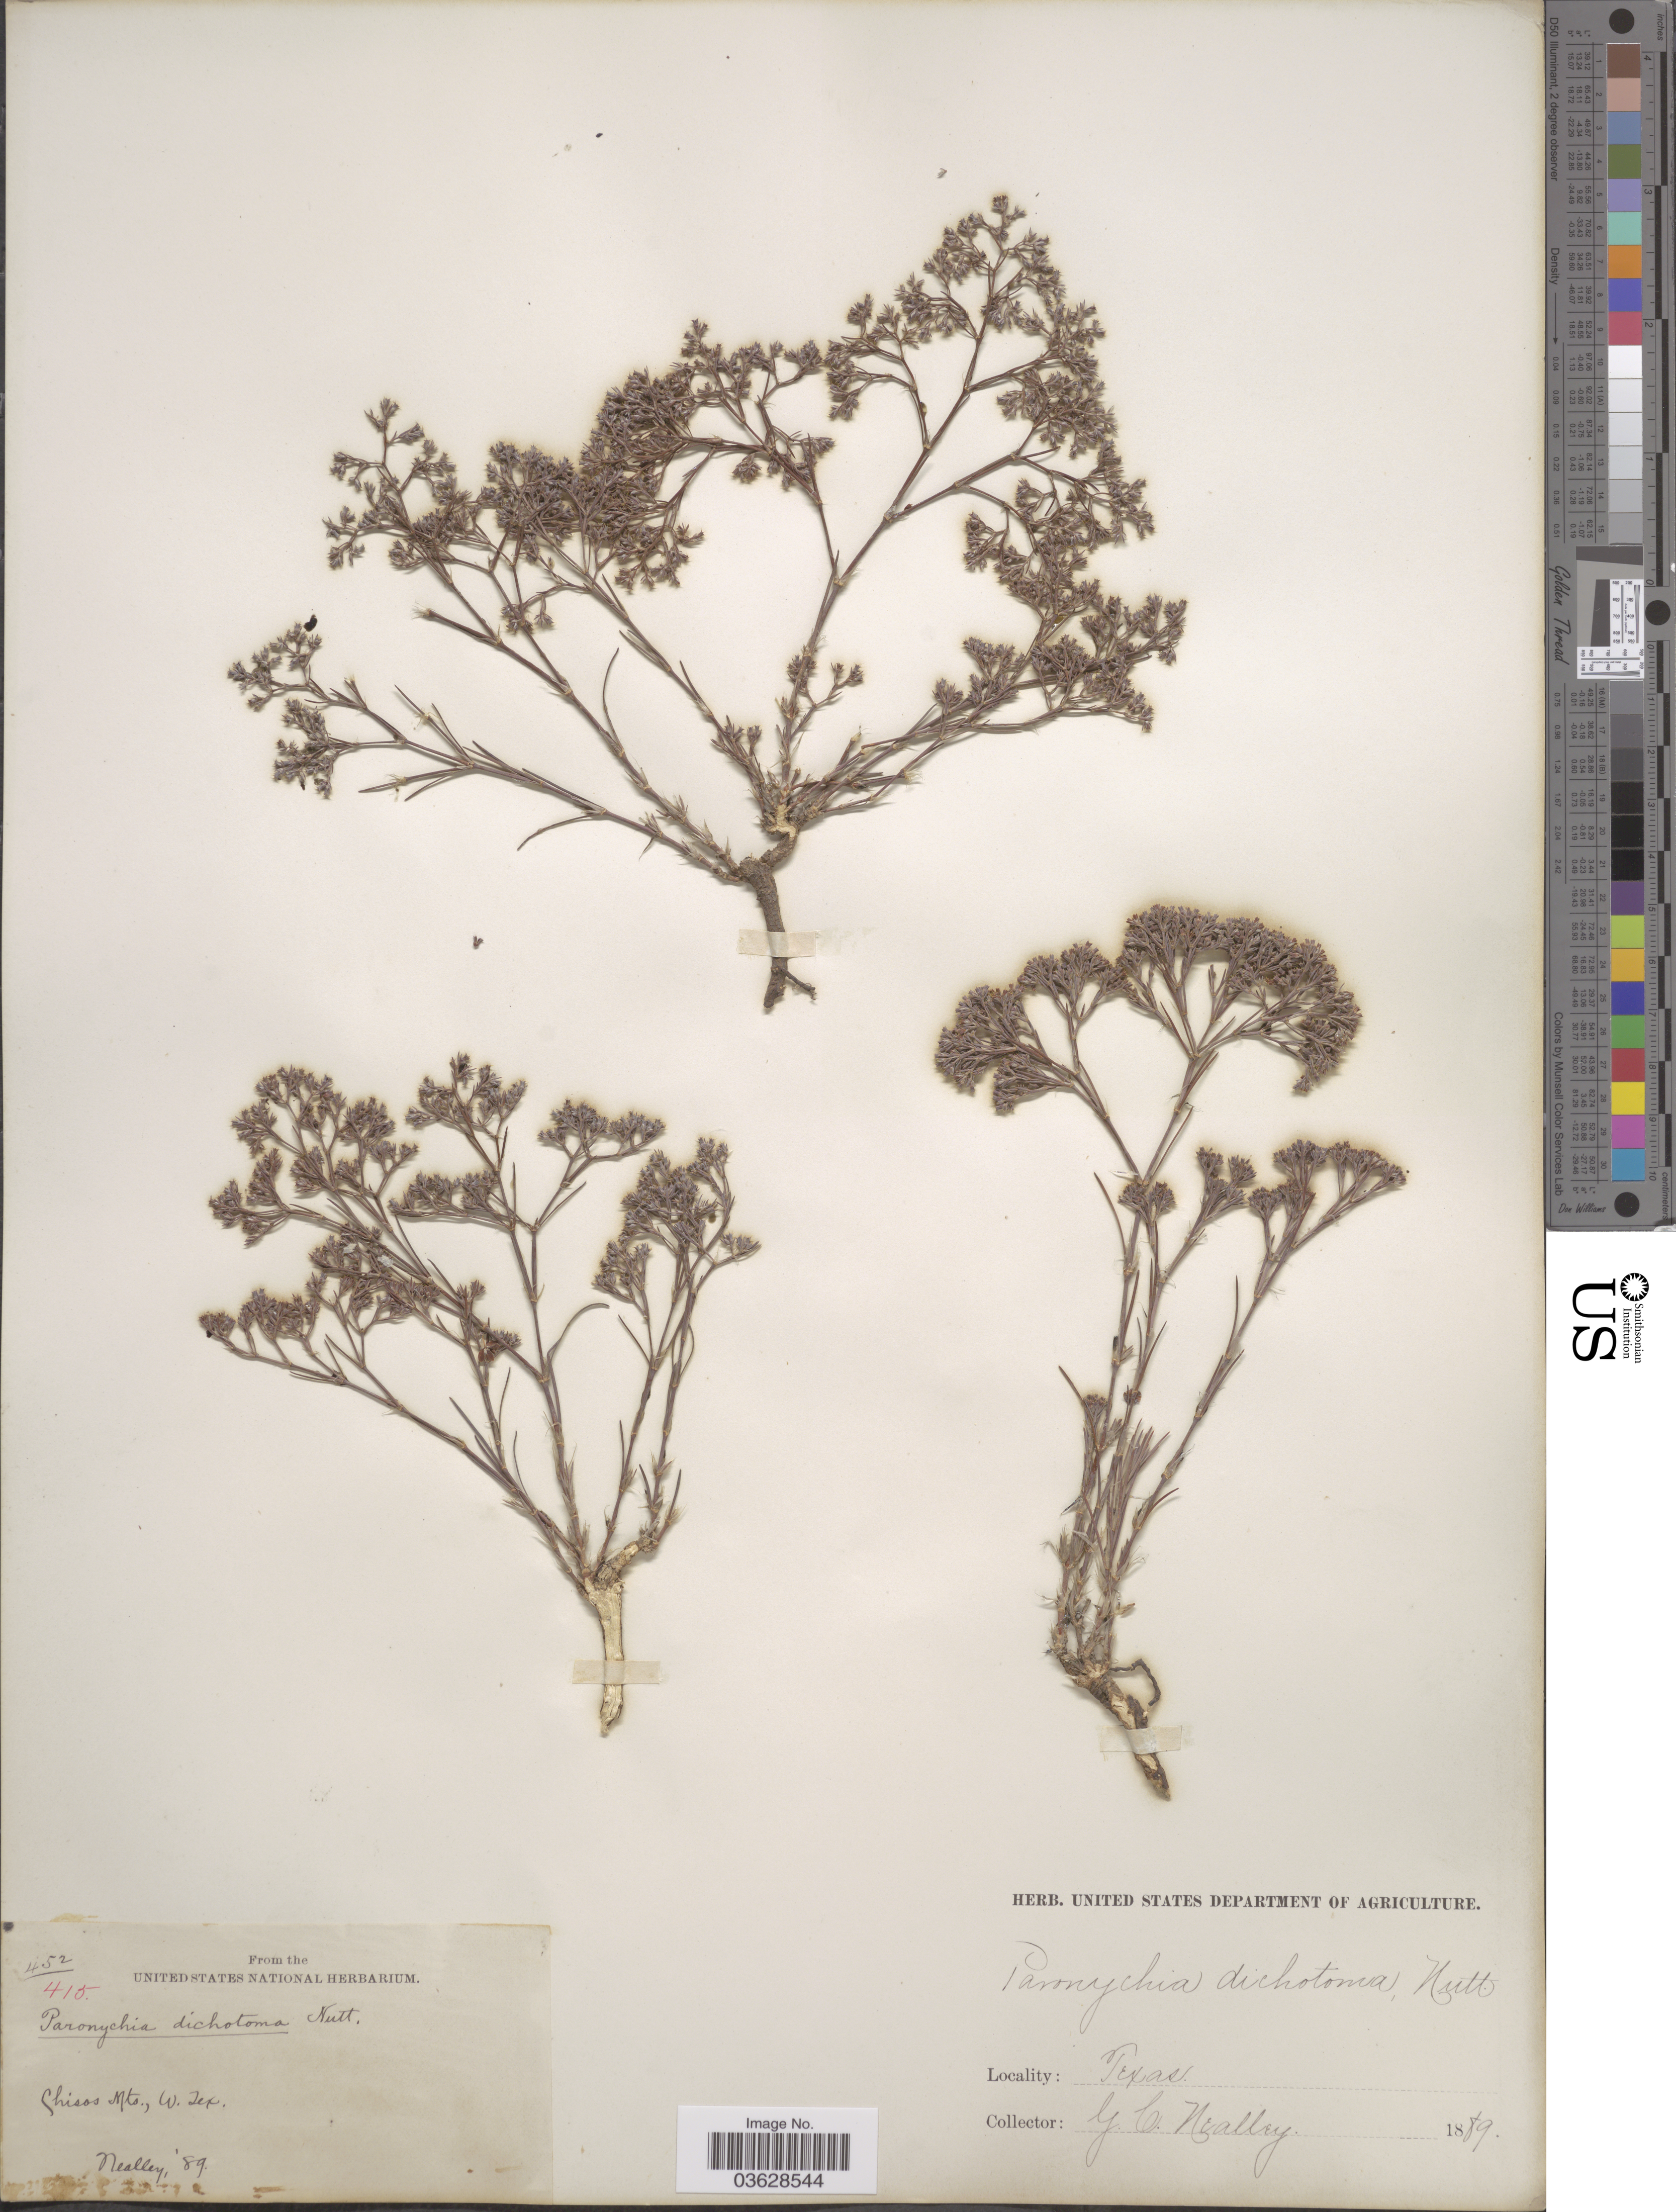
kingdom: Plantae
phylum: Tracheophyta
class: Magnoliopsida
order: Caryophyllales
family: Caryophyllaceae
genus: Paronychia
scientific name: Paronychia jamesii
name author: Torr. & A. Gray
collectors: G. C. Nealley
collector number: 415/452?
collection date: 1889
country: United States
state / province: Texas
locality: Chisos Mts., W. Texas.